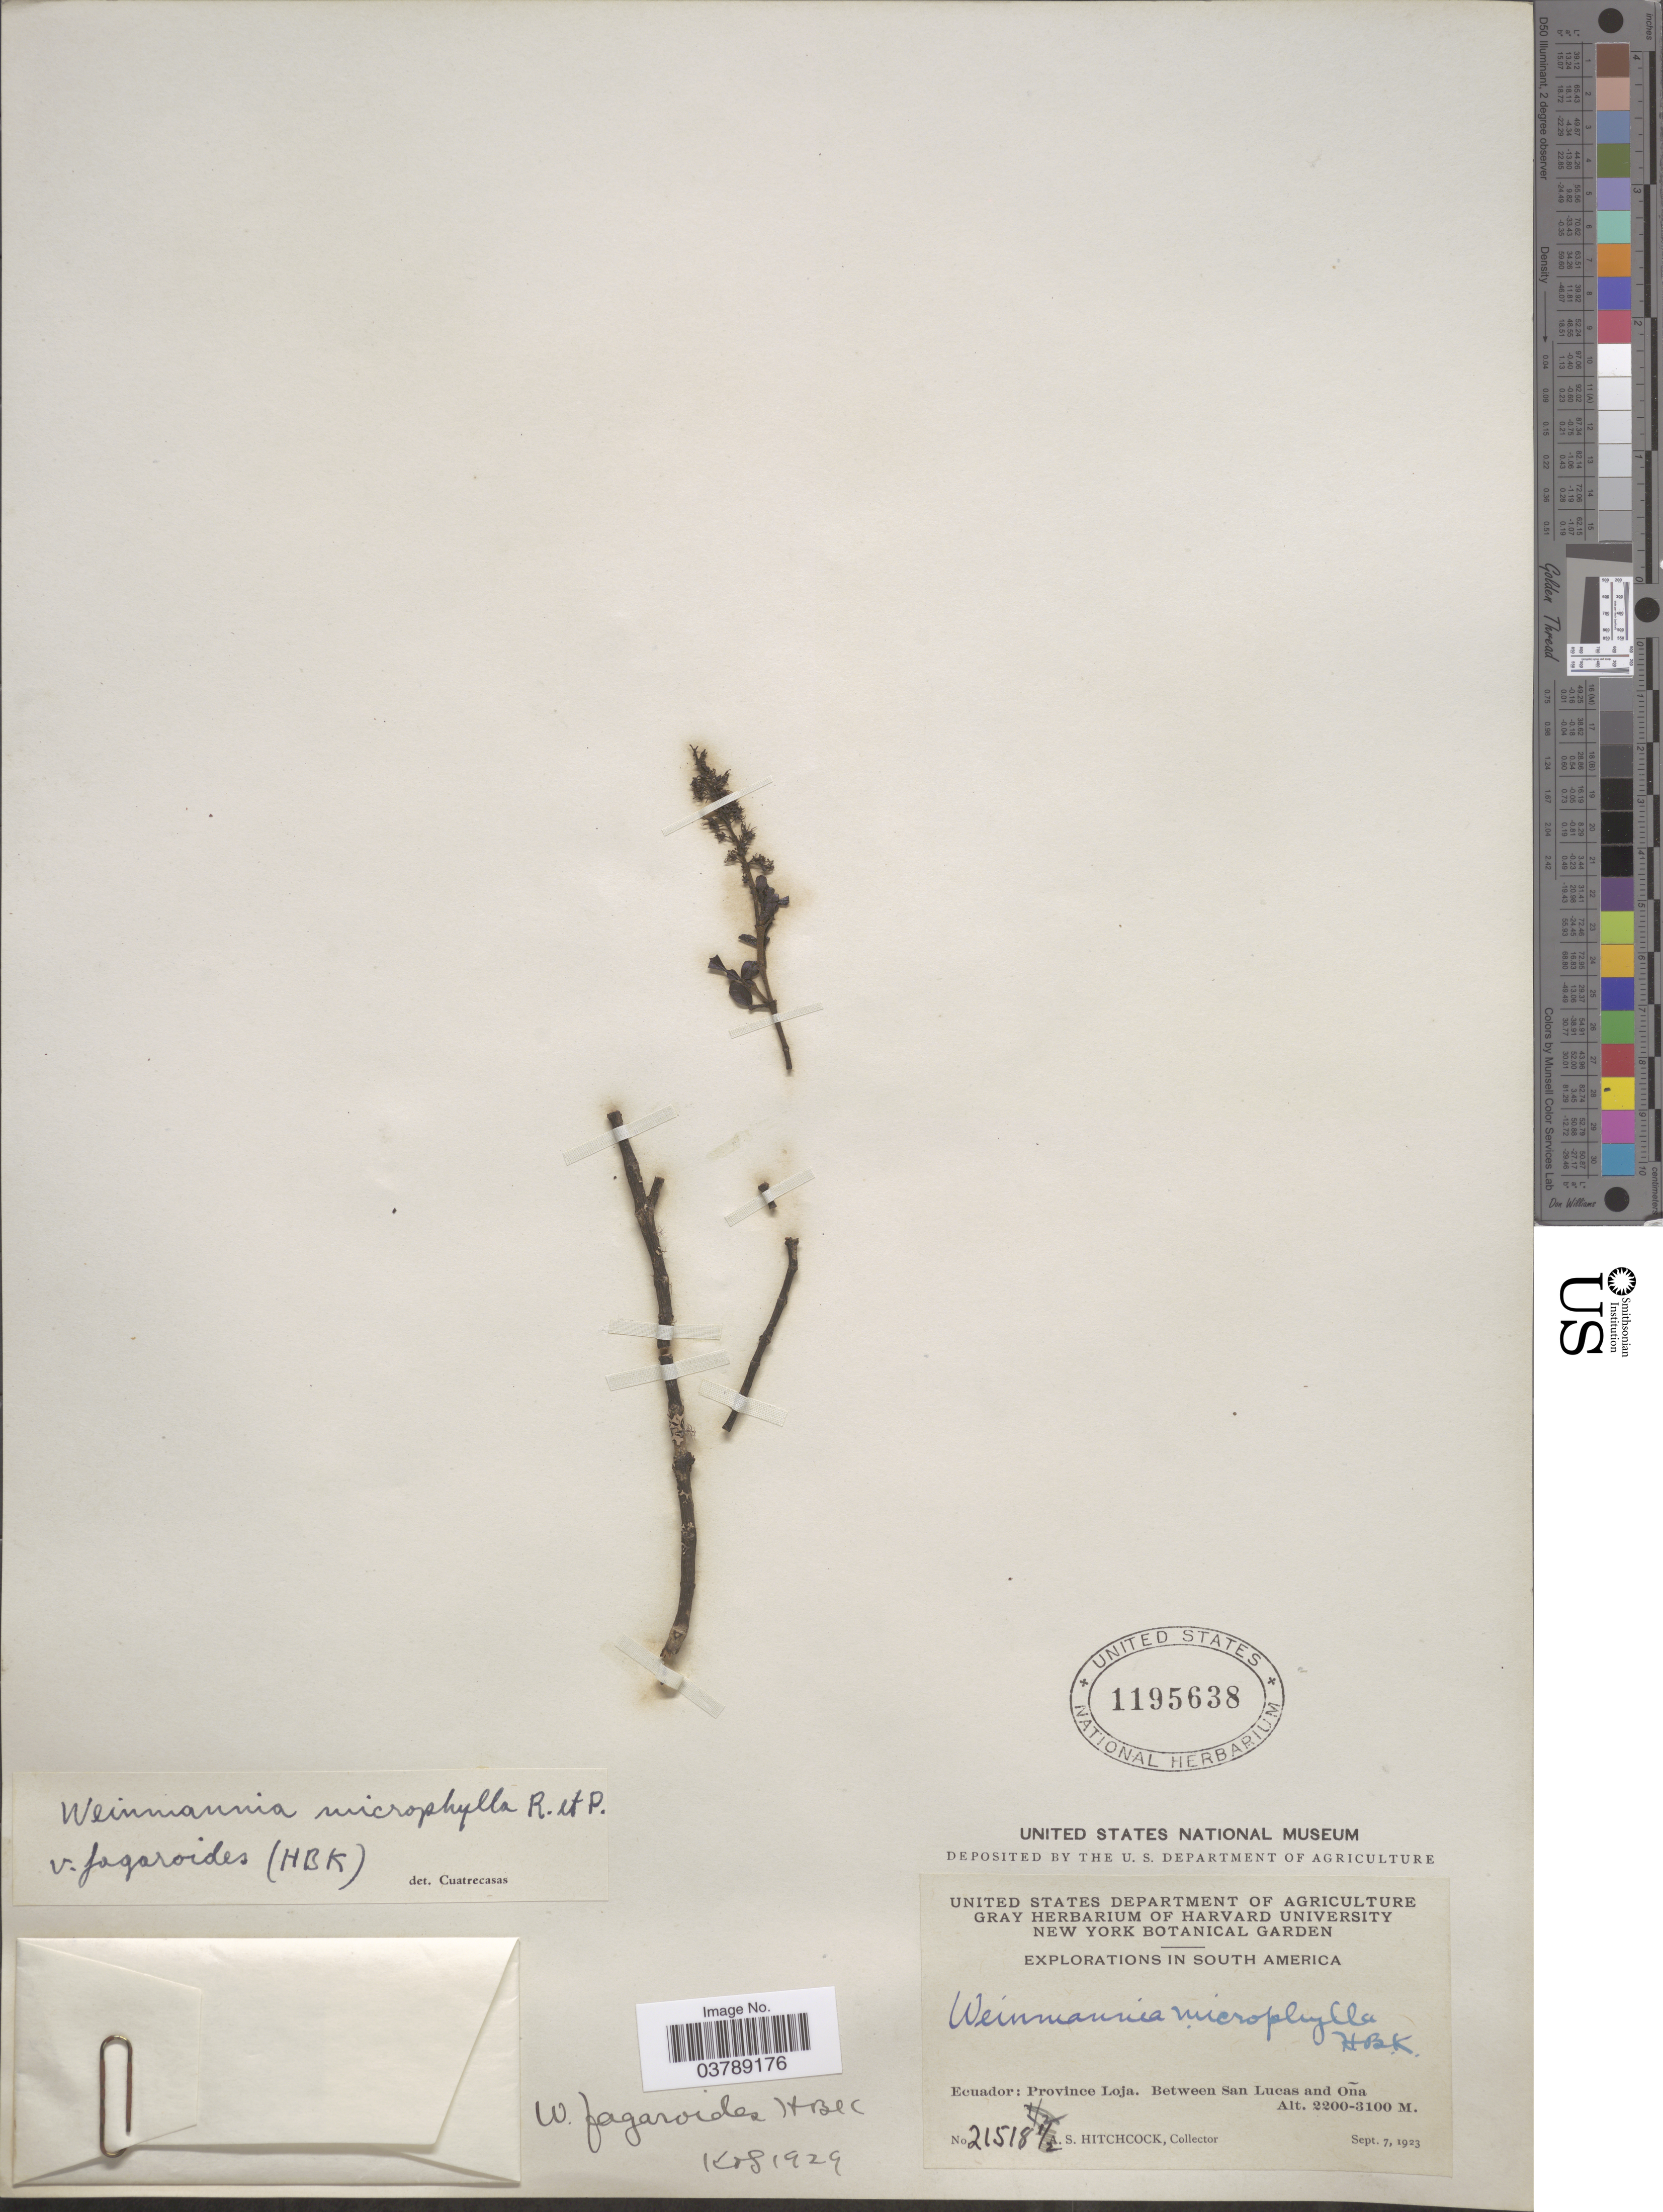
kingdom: Plantae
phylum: Tracheophyta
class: Magnoliopsida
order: Oxalidales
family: Cunoniaceae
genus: Weinmannia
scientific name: Weinmannia fagaroides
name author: Kunth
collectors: A. S. Hitchcock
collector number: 21518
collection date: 1923-09-07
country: Ecuador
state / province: Loja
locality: Between San Lucas and Oña.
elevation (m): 2200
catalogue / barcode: US 1195638